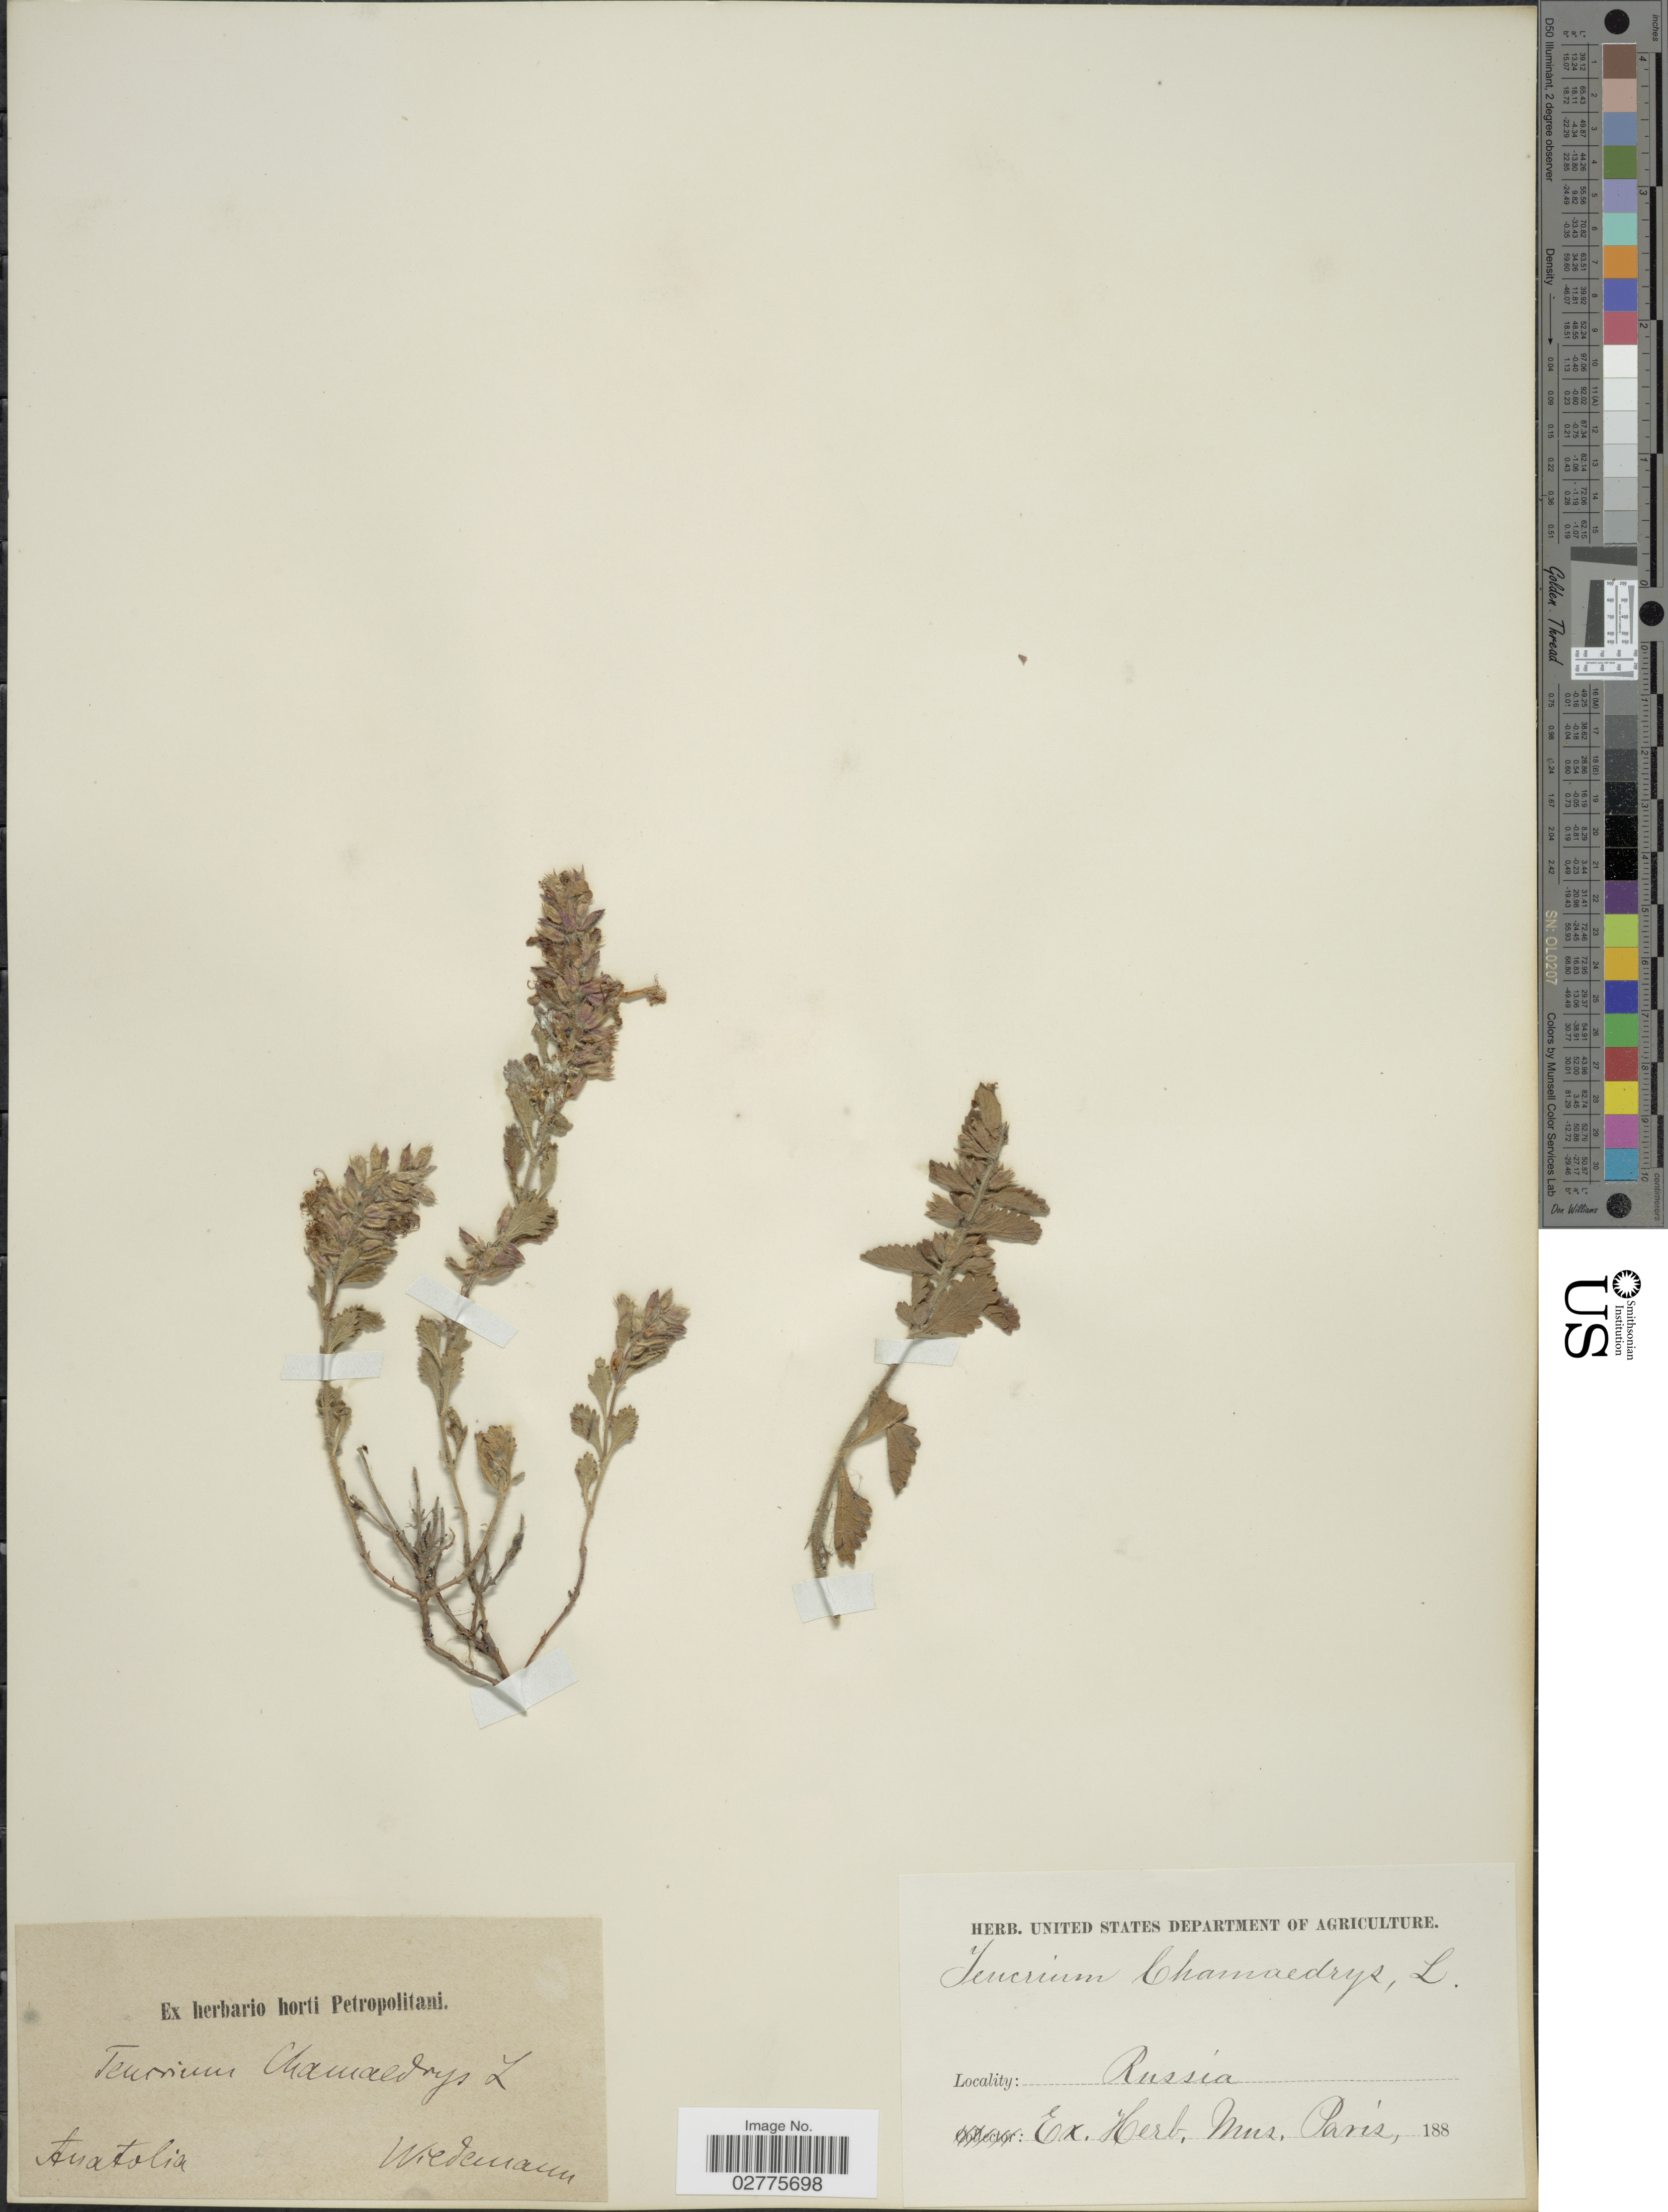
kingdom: Plantae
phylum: Tracheophyta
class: Magnoliopsida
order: Lamiales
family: Lamiaceae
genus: Teucrium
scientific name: Teucrium chamaedrys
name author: L.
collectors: -. Wiedermann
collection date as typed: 188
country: Turkey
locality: Anatolia.